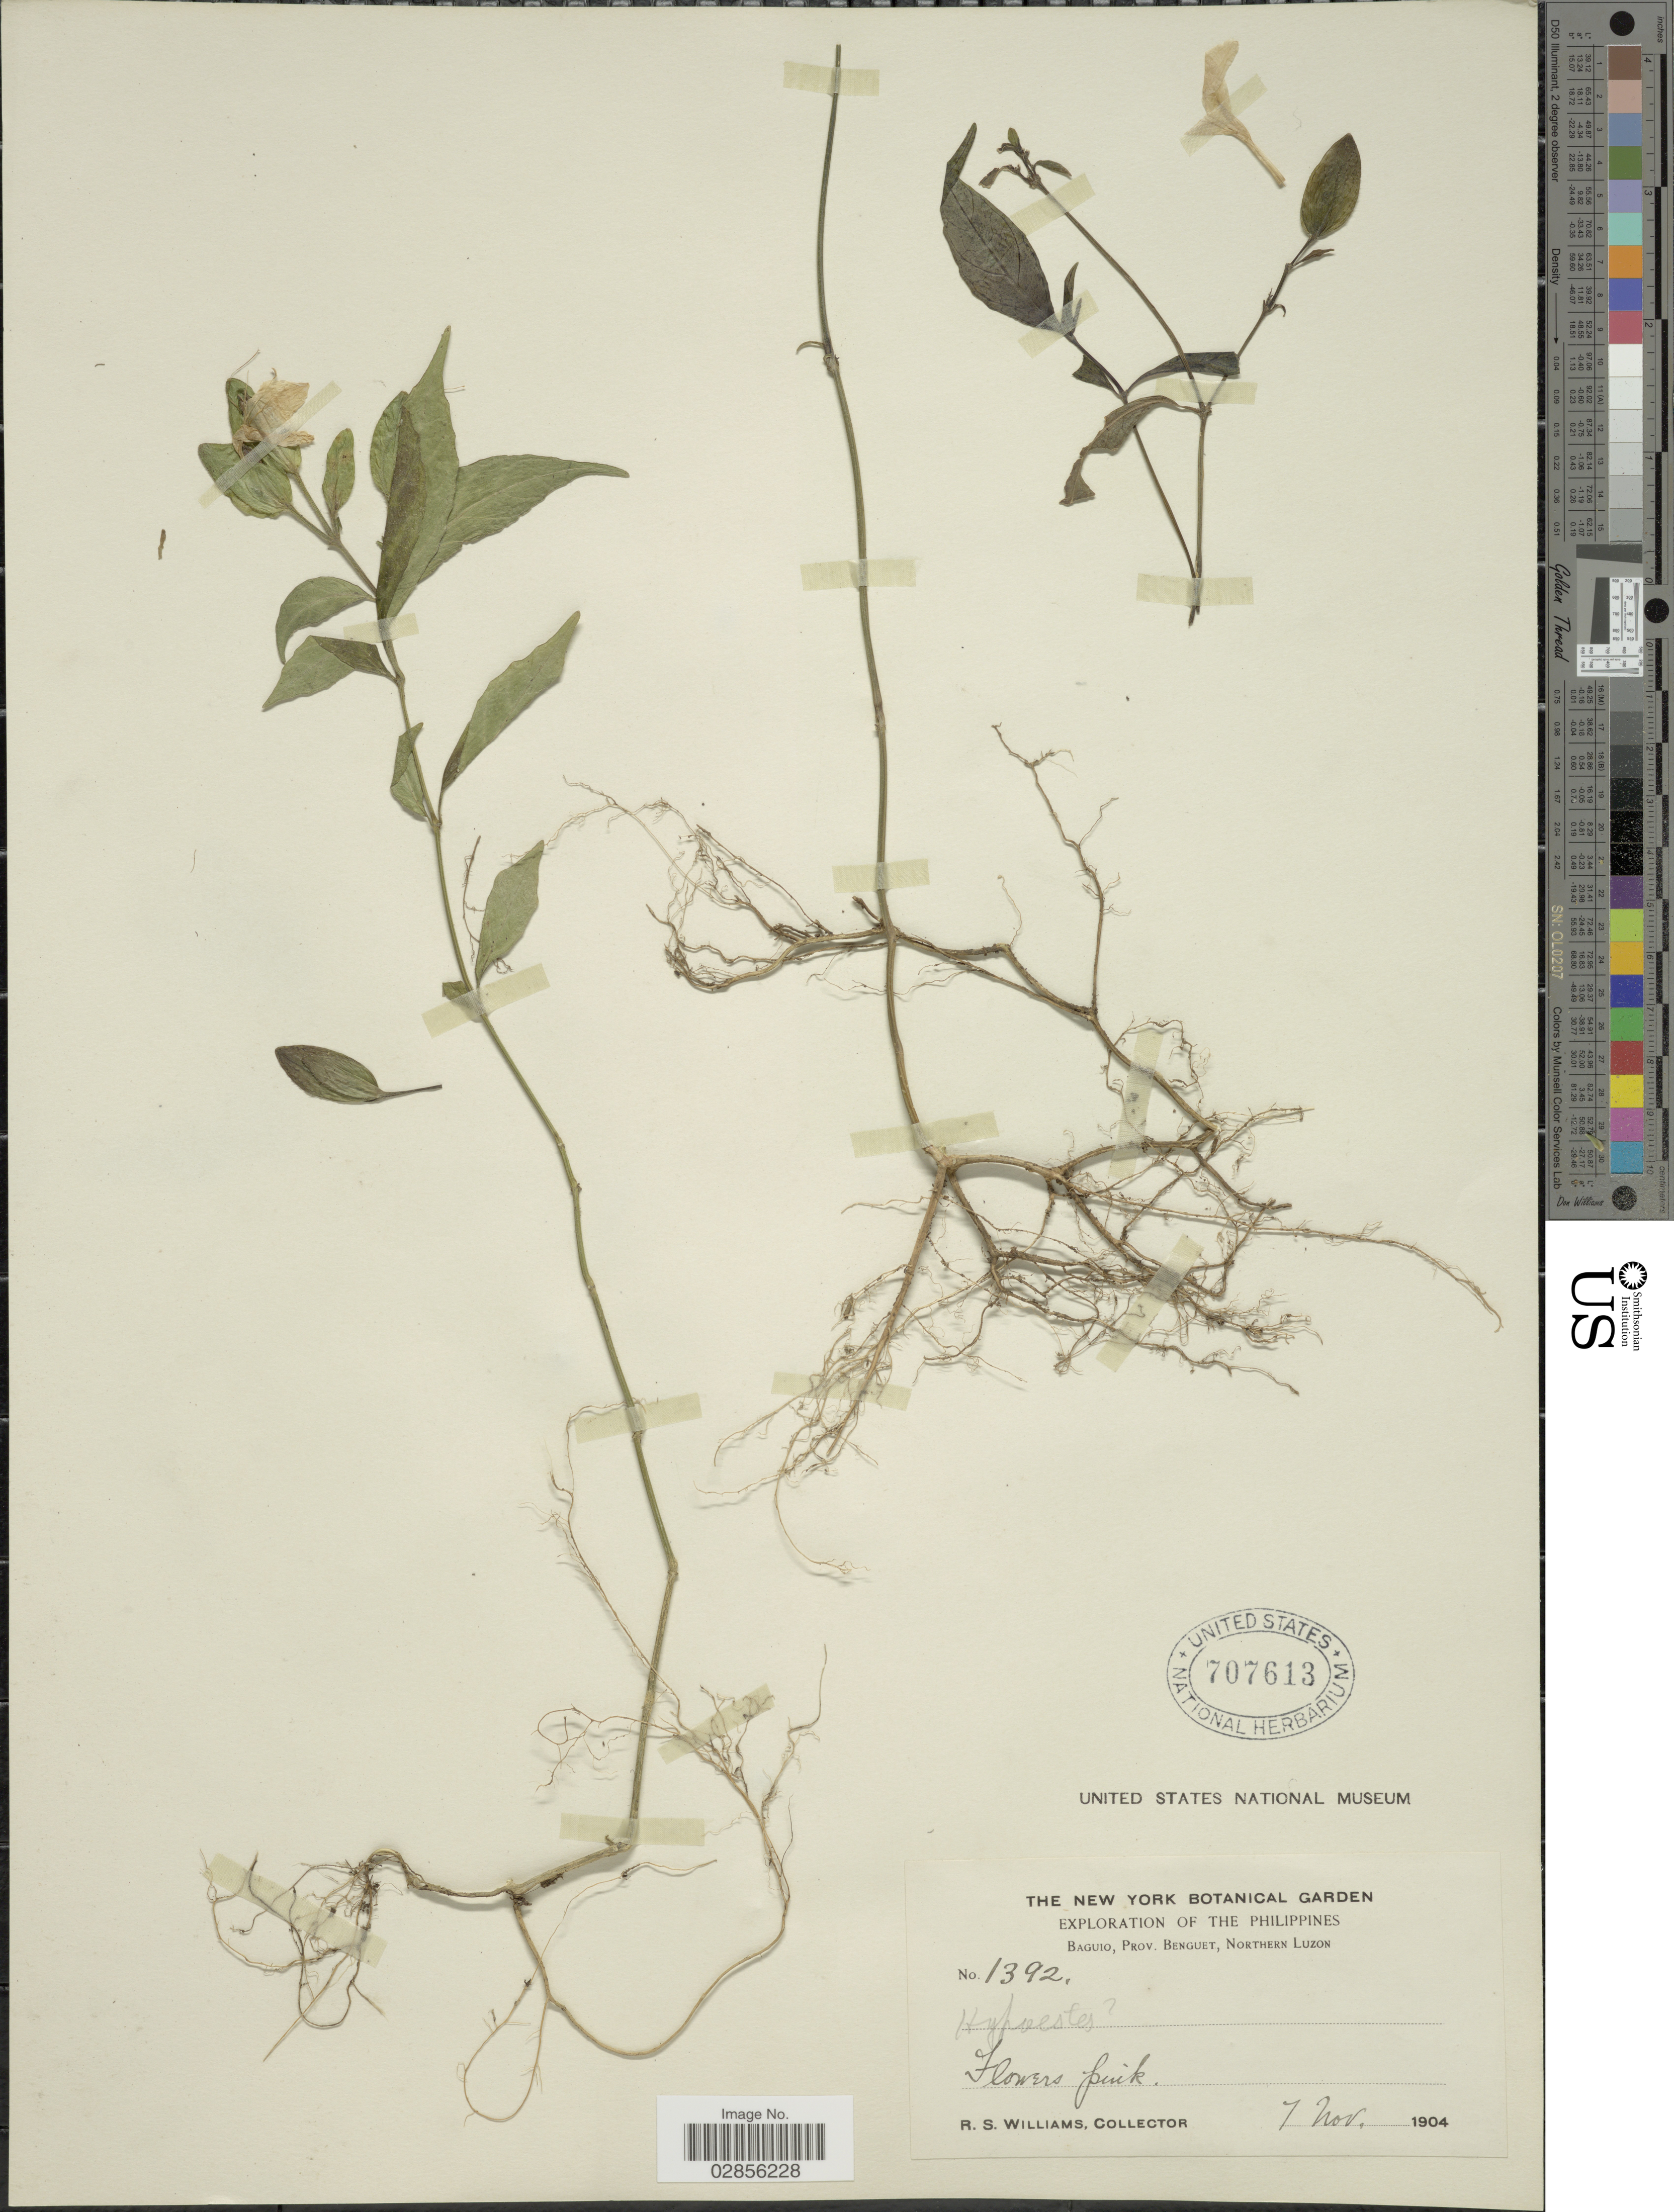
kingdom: Plantae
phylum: Tracheophyta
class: Magnoliopsida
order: Lamiales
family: Acanthaceae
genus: Hemigraphis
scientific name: Hemigraphis sp.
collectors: R. S. Williams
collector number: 1392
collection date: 1904-11-07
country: Philippines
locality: Baguio, Prov. Benguet, Northern Luzon.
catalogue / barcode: US 707613